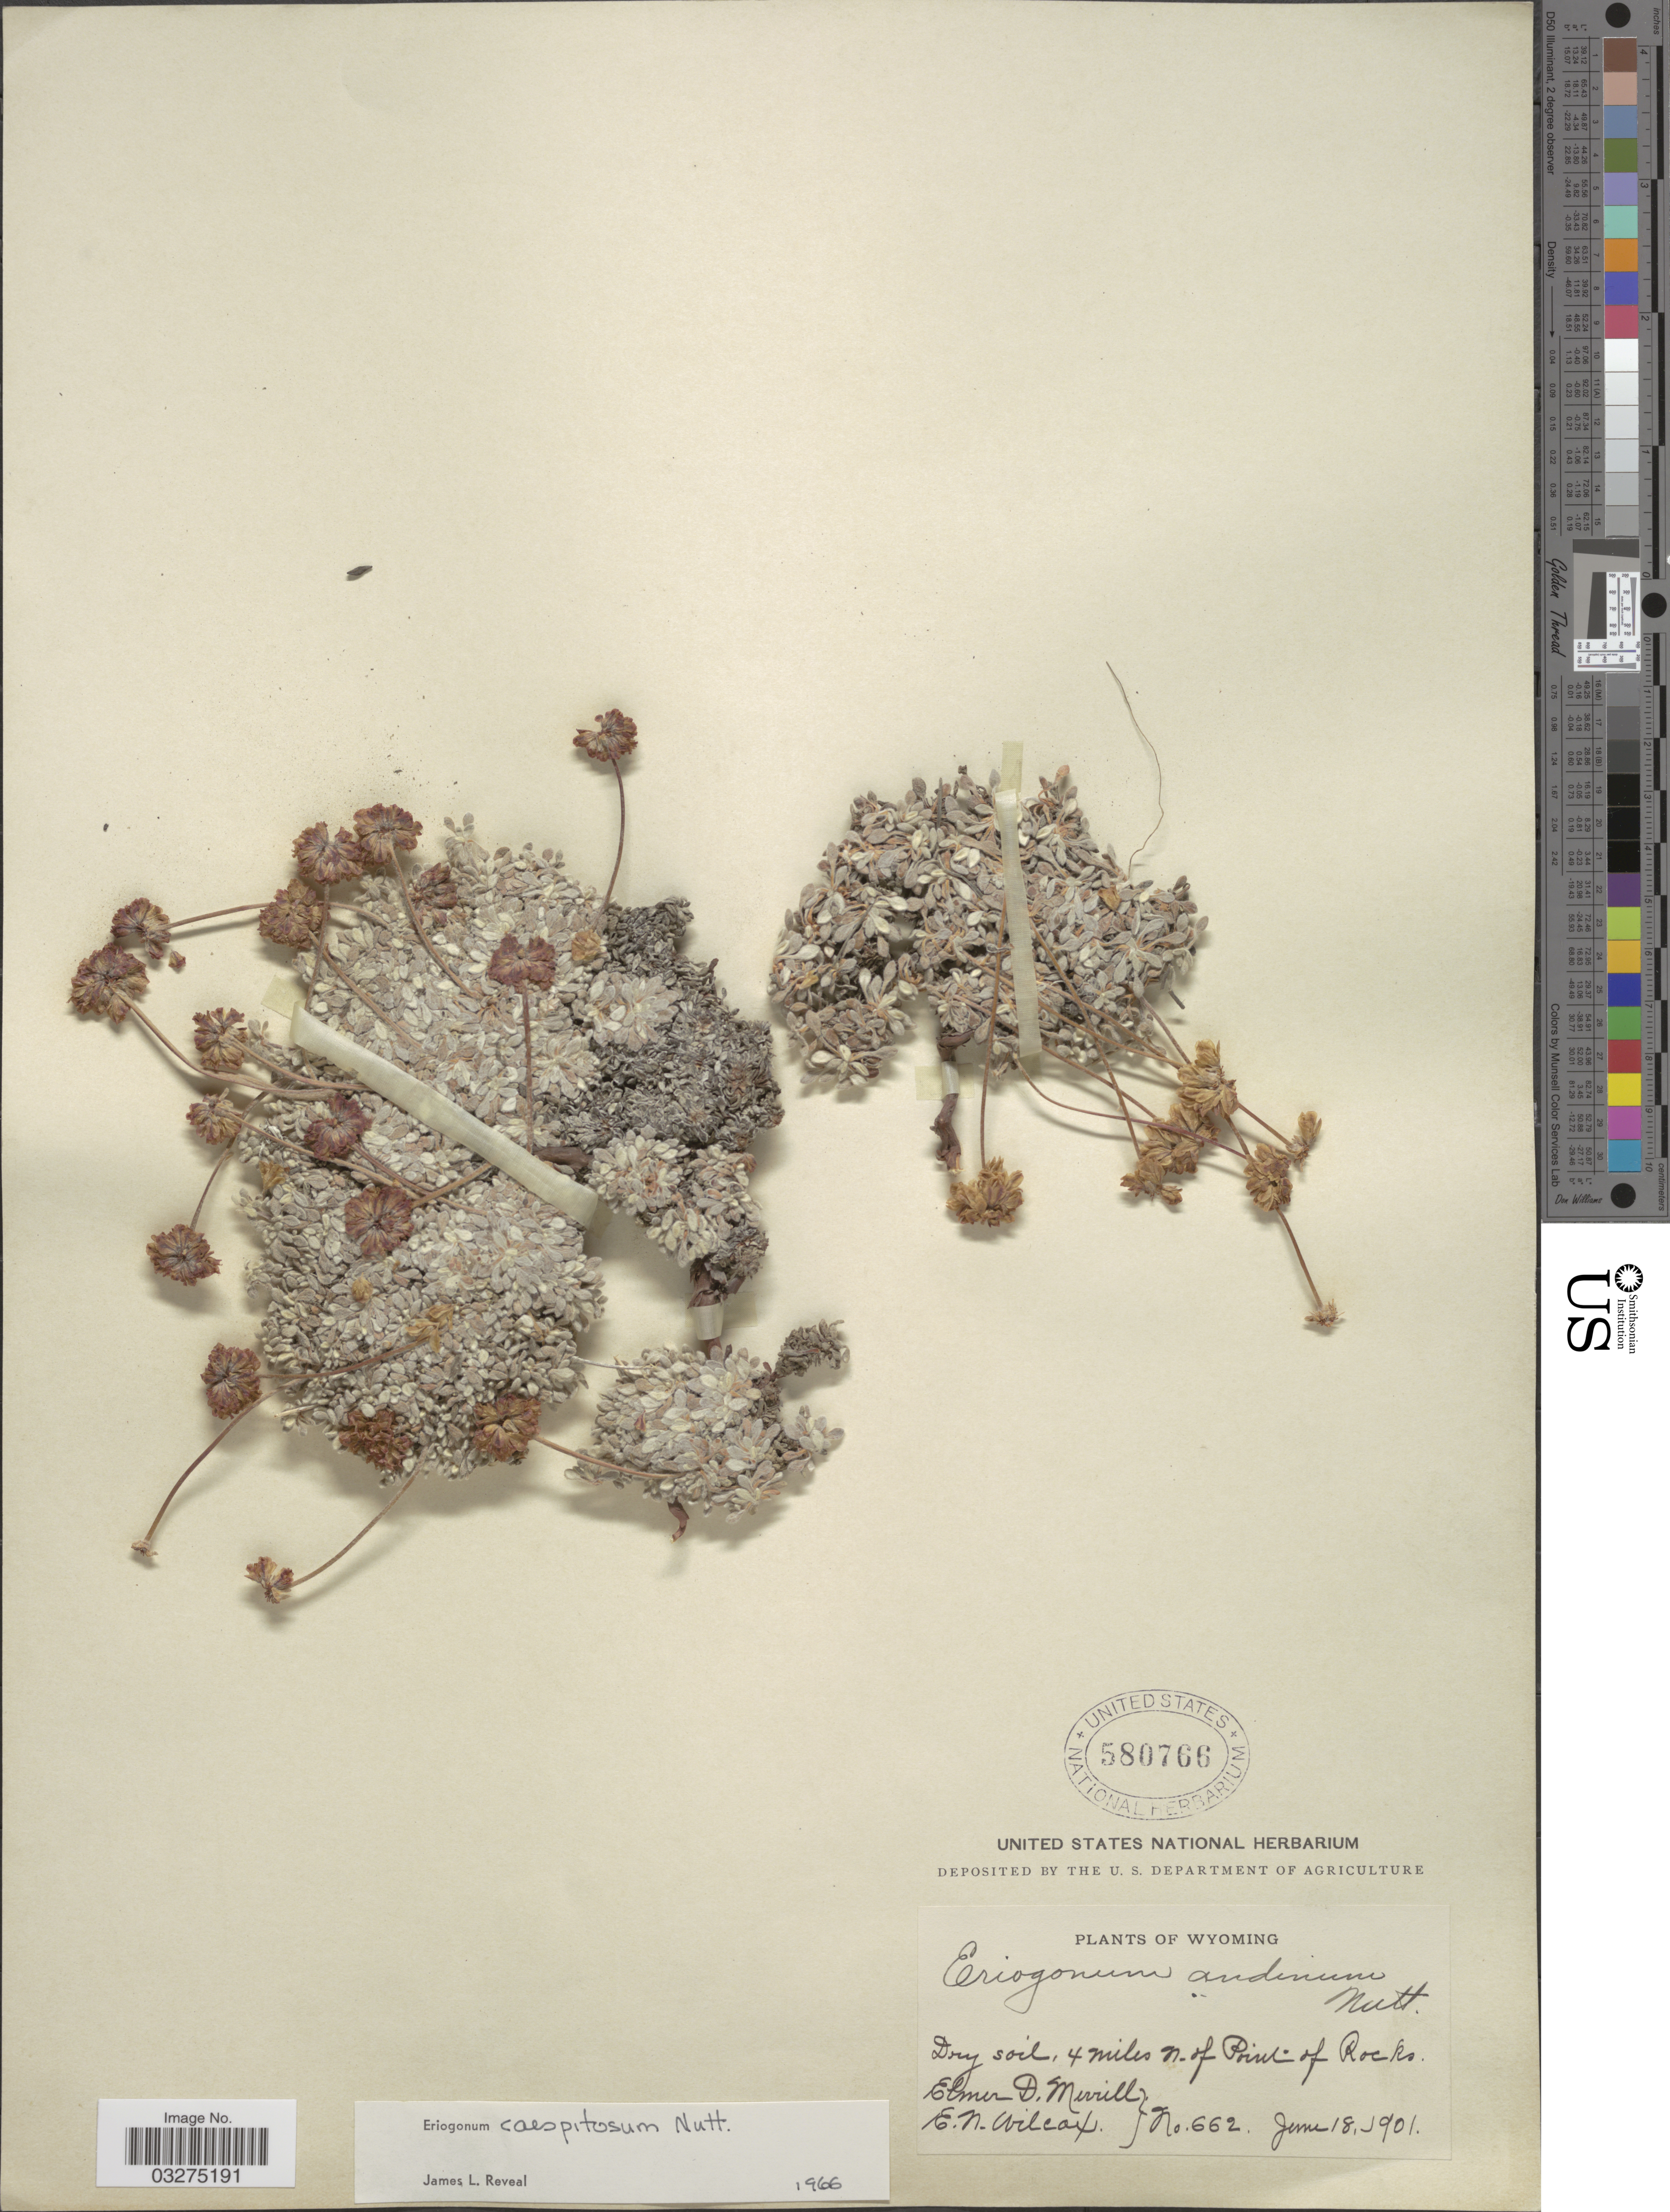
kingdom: Plantae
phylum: Tracheophyta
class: Magnoliopsida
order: Caryophyllales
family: Polygonaceae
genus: Eriogonum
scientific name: Eriogonum caespitosum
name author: Nutt.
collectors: E. D. Merrill & E. Wilcox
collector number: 662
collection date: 1901-06-18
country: United States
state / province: Wyoming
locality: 4 miles N. of Point of Rocks.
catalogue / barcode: US 580766